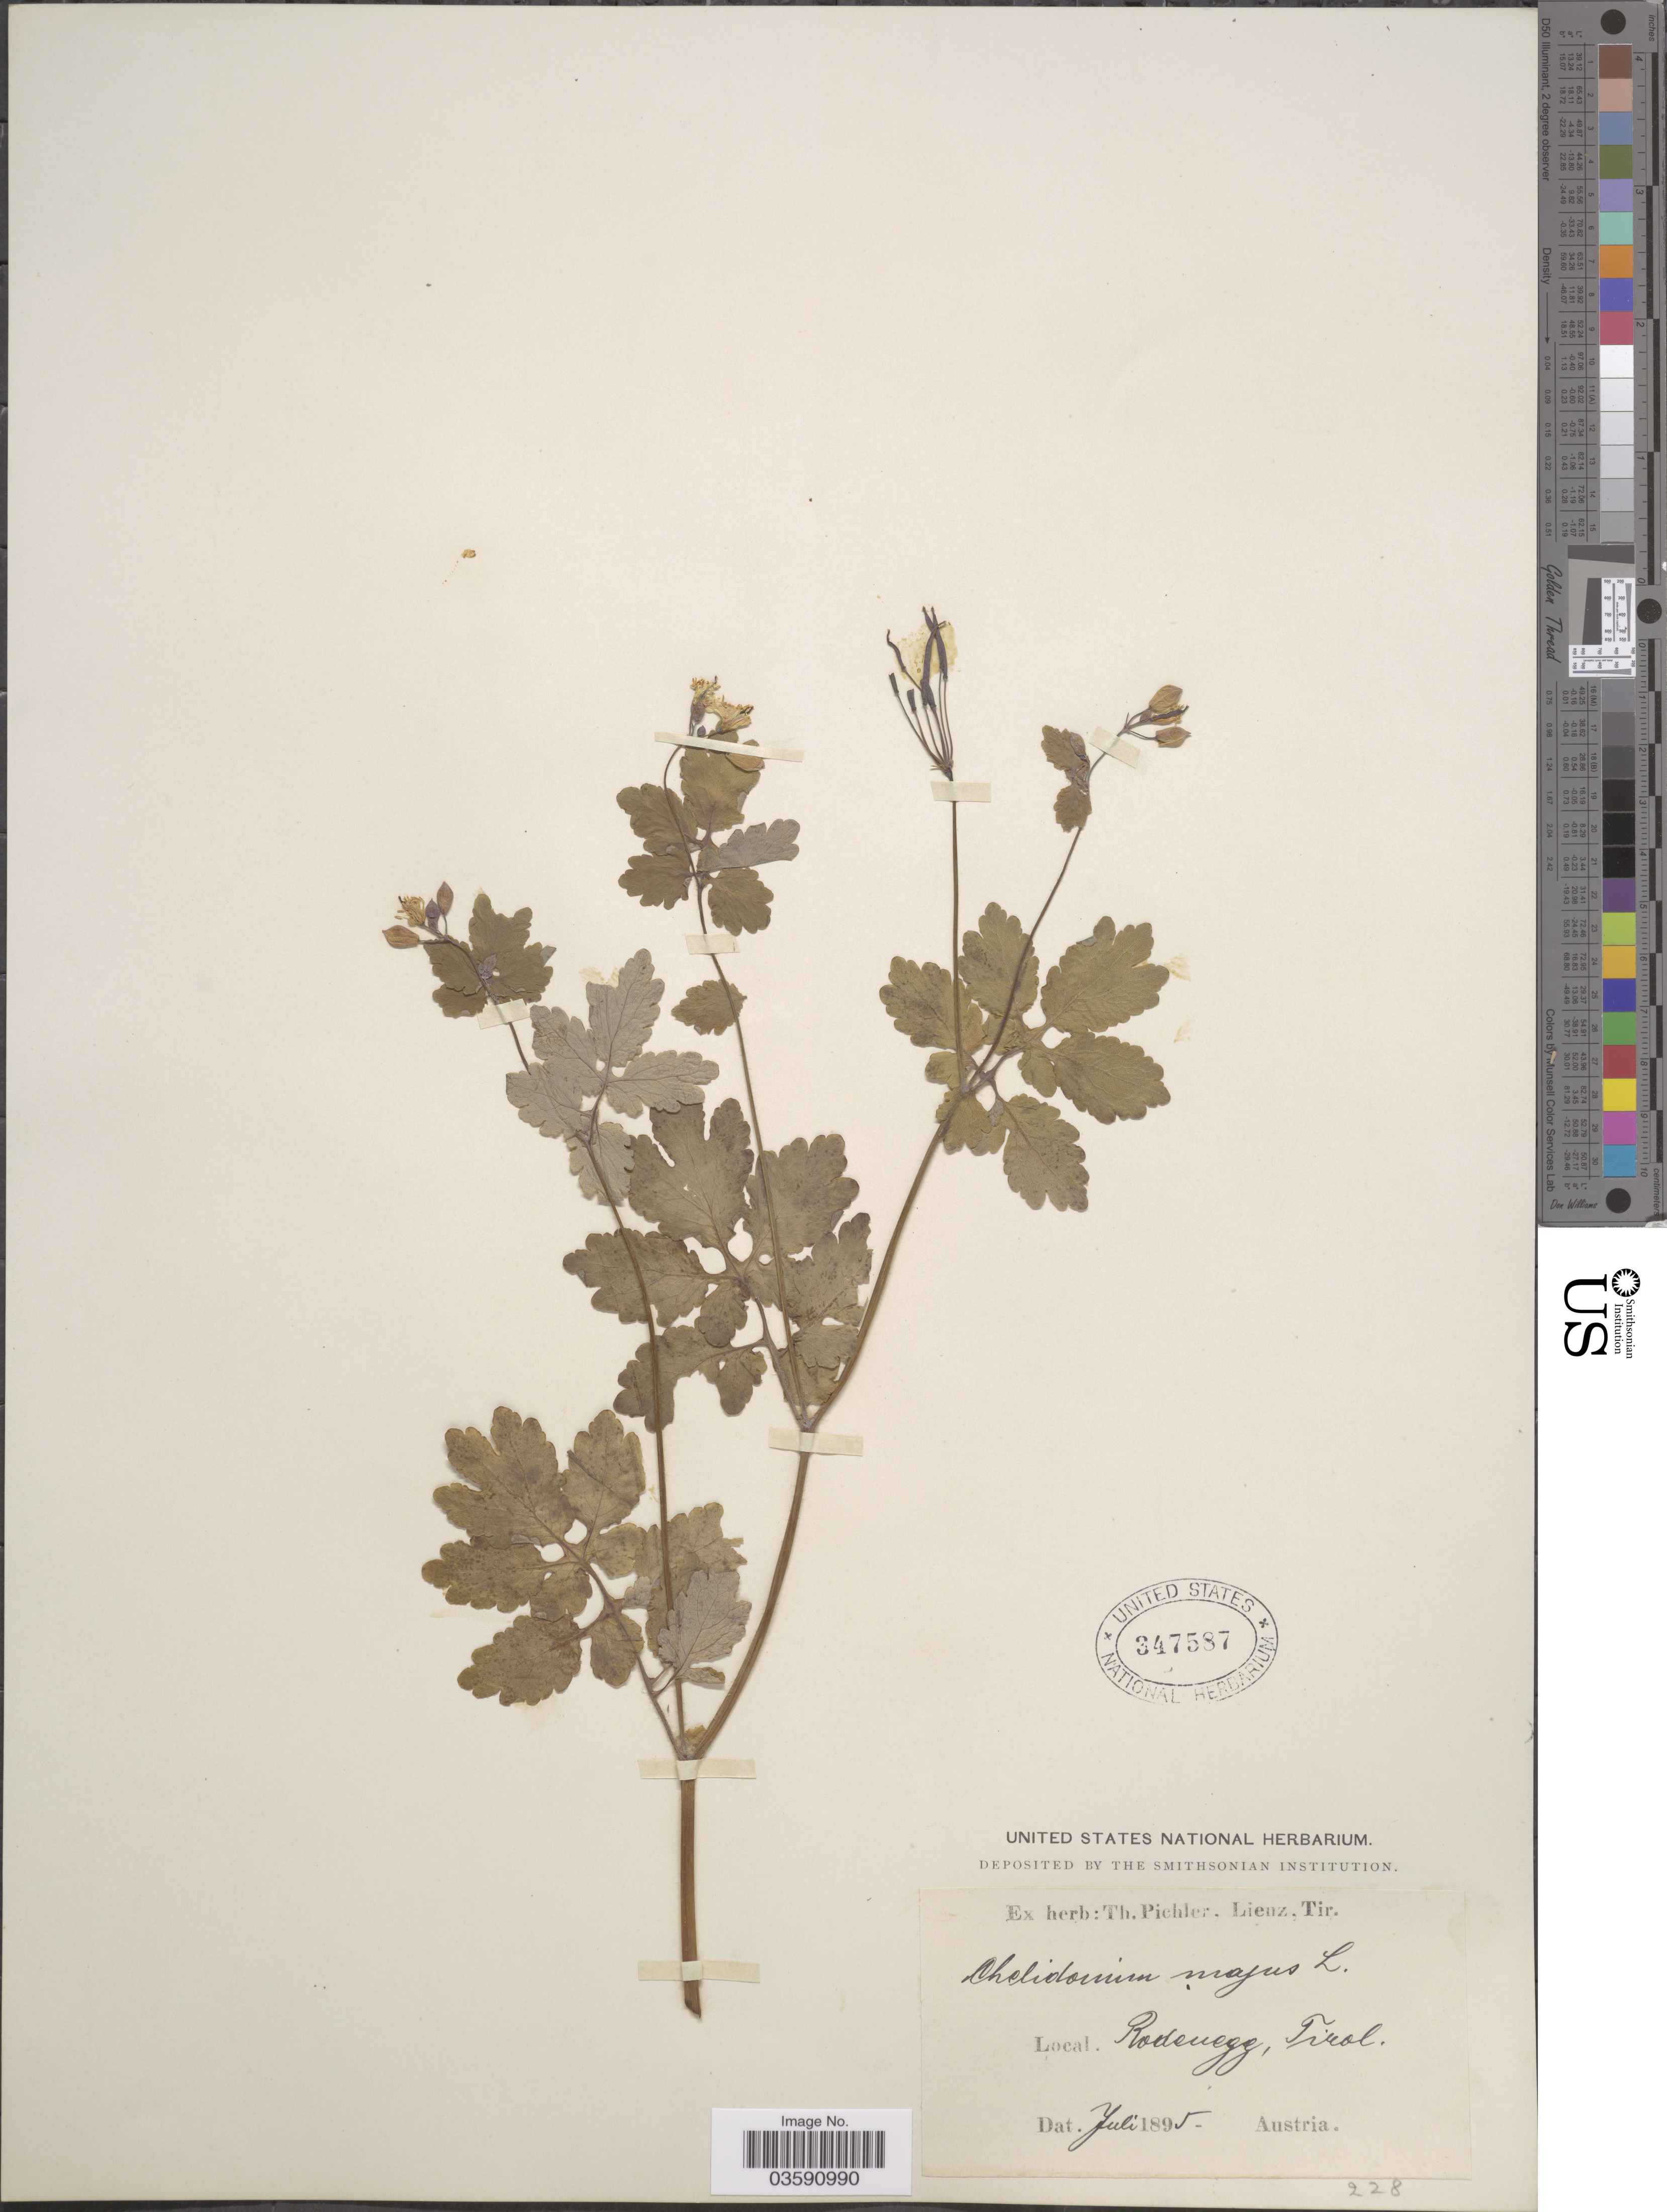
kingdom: Plantae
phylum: Tracheophyta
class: Magnoliopsida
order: Ranunculales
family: Papaveraceae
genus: Chelidonium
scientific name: Chelidonium majus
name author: L.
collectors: ex herb. T. Pichler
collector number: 228?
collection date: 1895-07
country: Austria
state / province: Tirol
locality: Rodenegg.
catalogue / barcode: US 347587